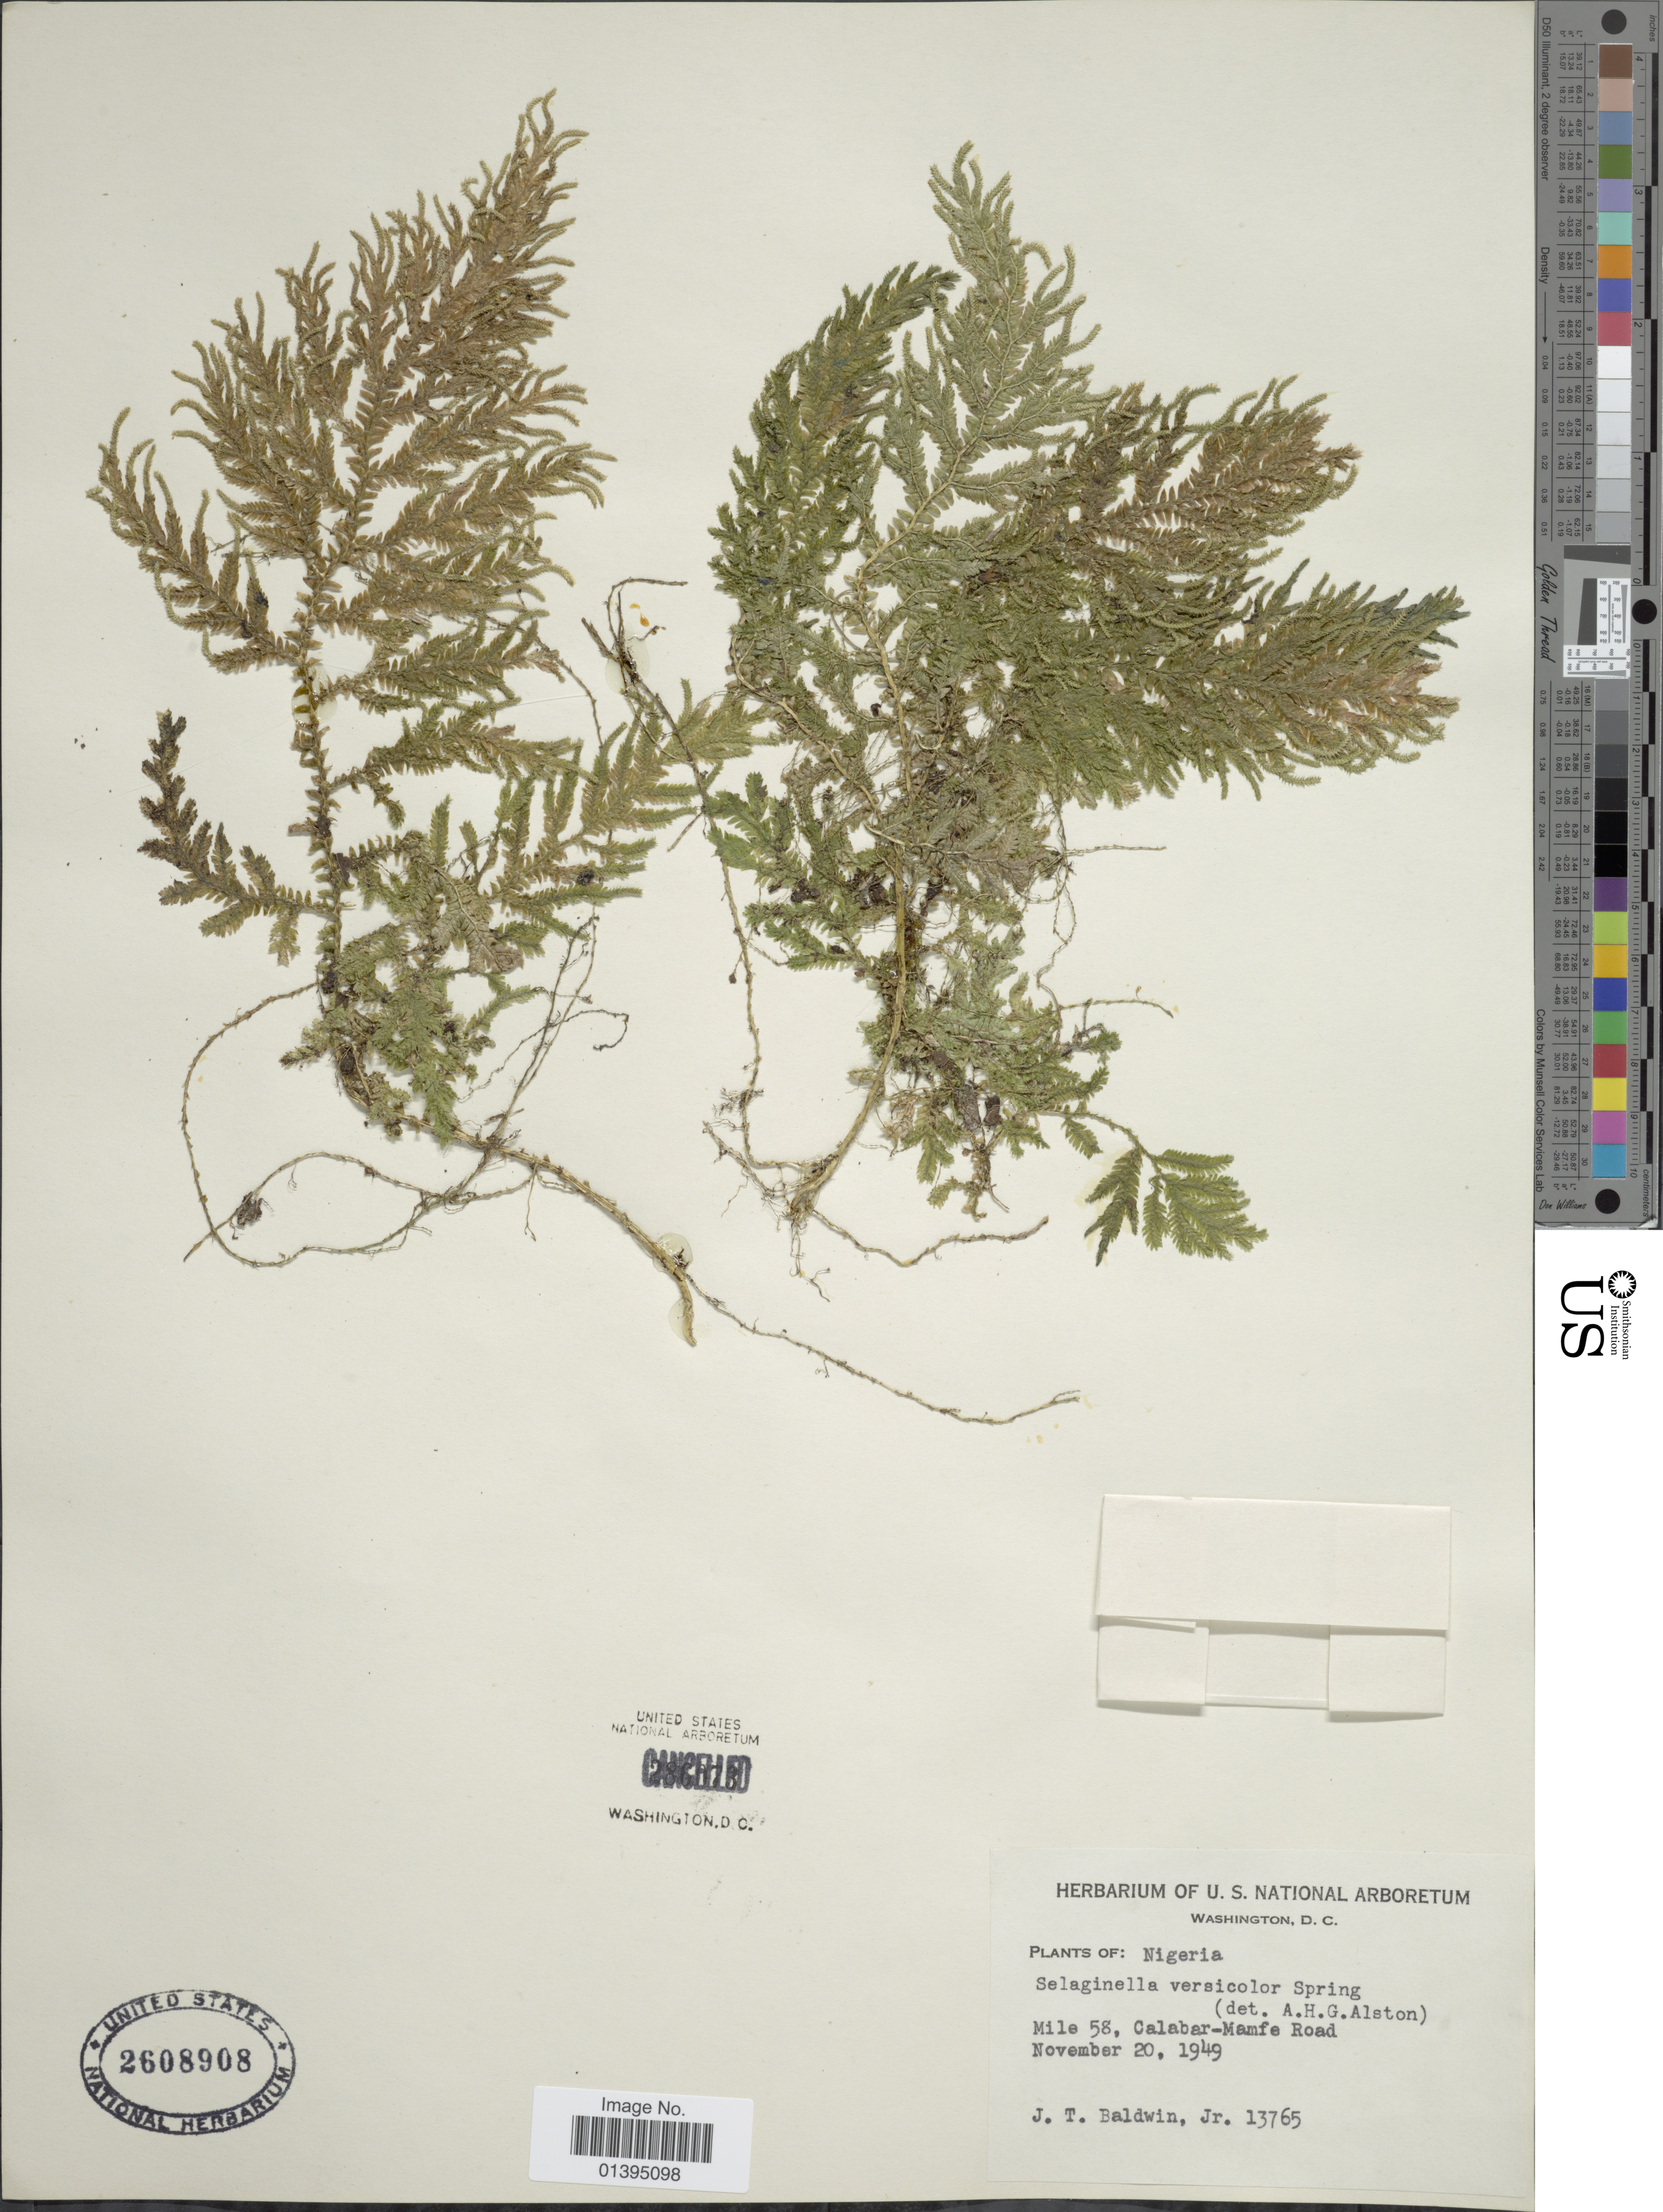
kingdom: Plantae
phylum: Tracheophyta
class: Lycopodiopsida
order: Selaginellales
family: Selaginellaceae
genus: Selaginella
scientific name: Selaginella versicolor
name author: Spring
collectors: J. T. Baldwin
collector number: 13765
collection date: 1949-11-20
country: Nigeria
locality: Mile 58, Calabar-Mamfe Road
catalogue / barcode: US 2608908